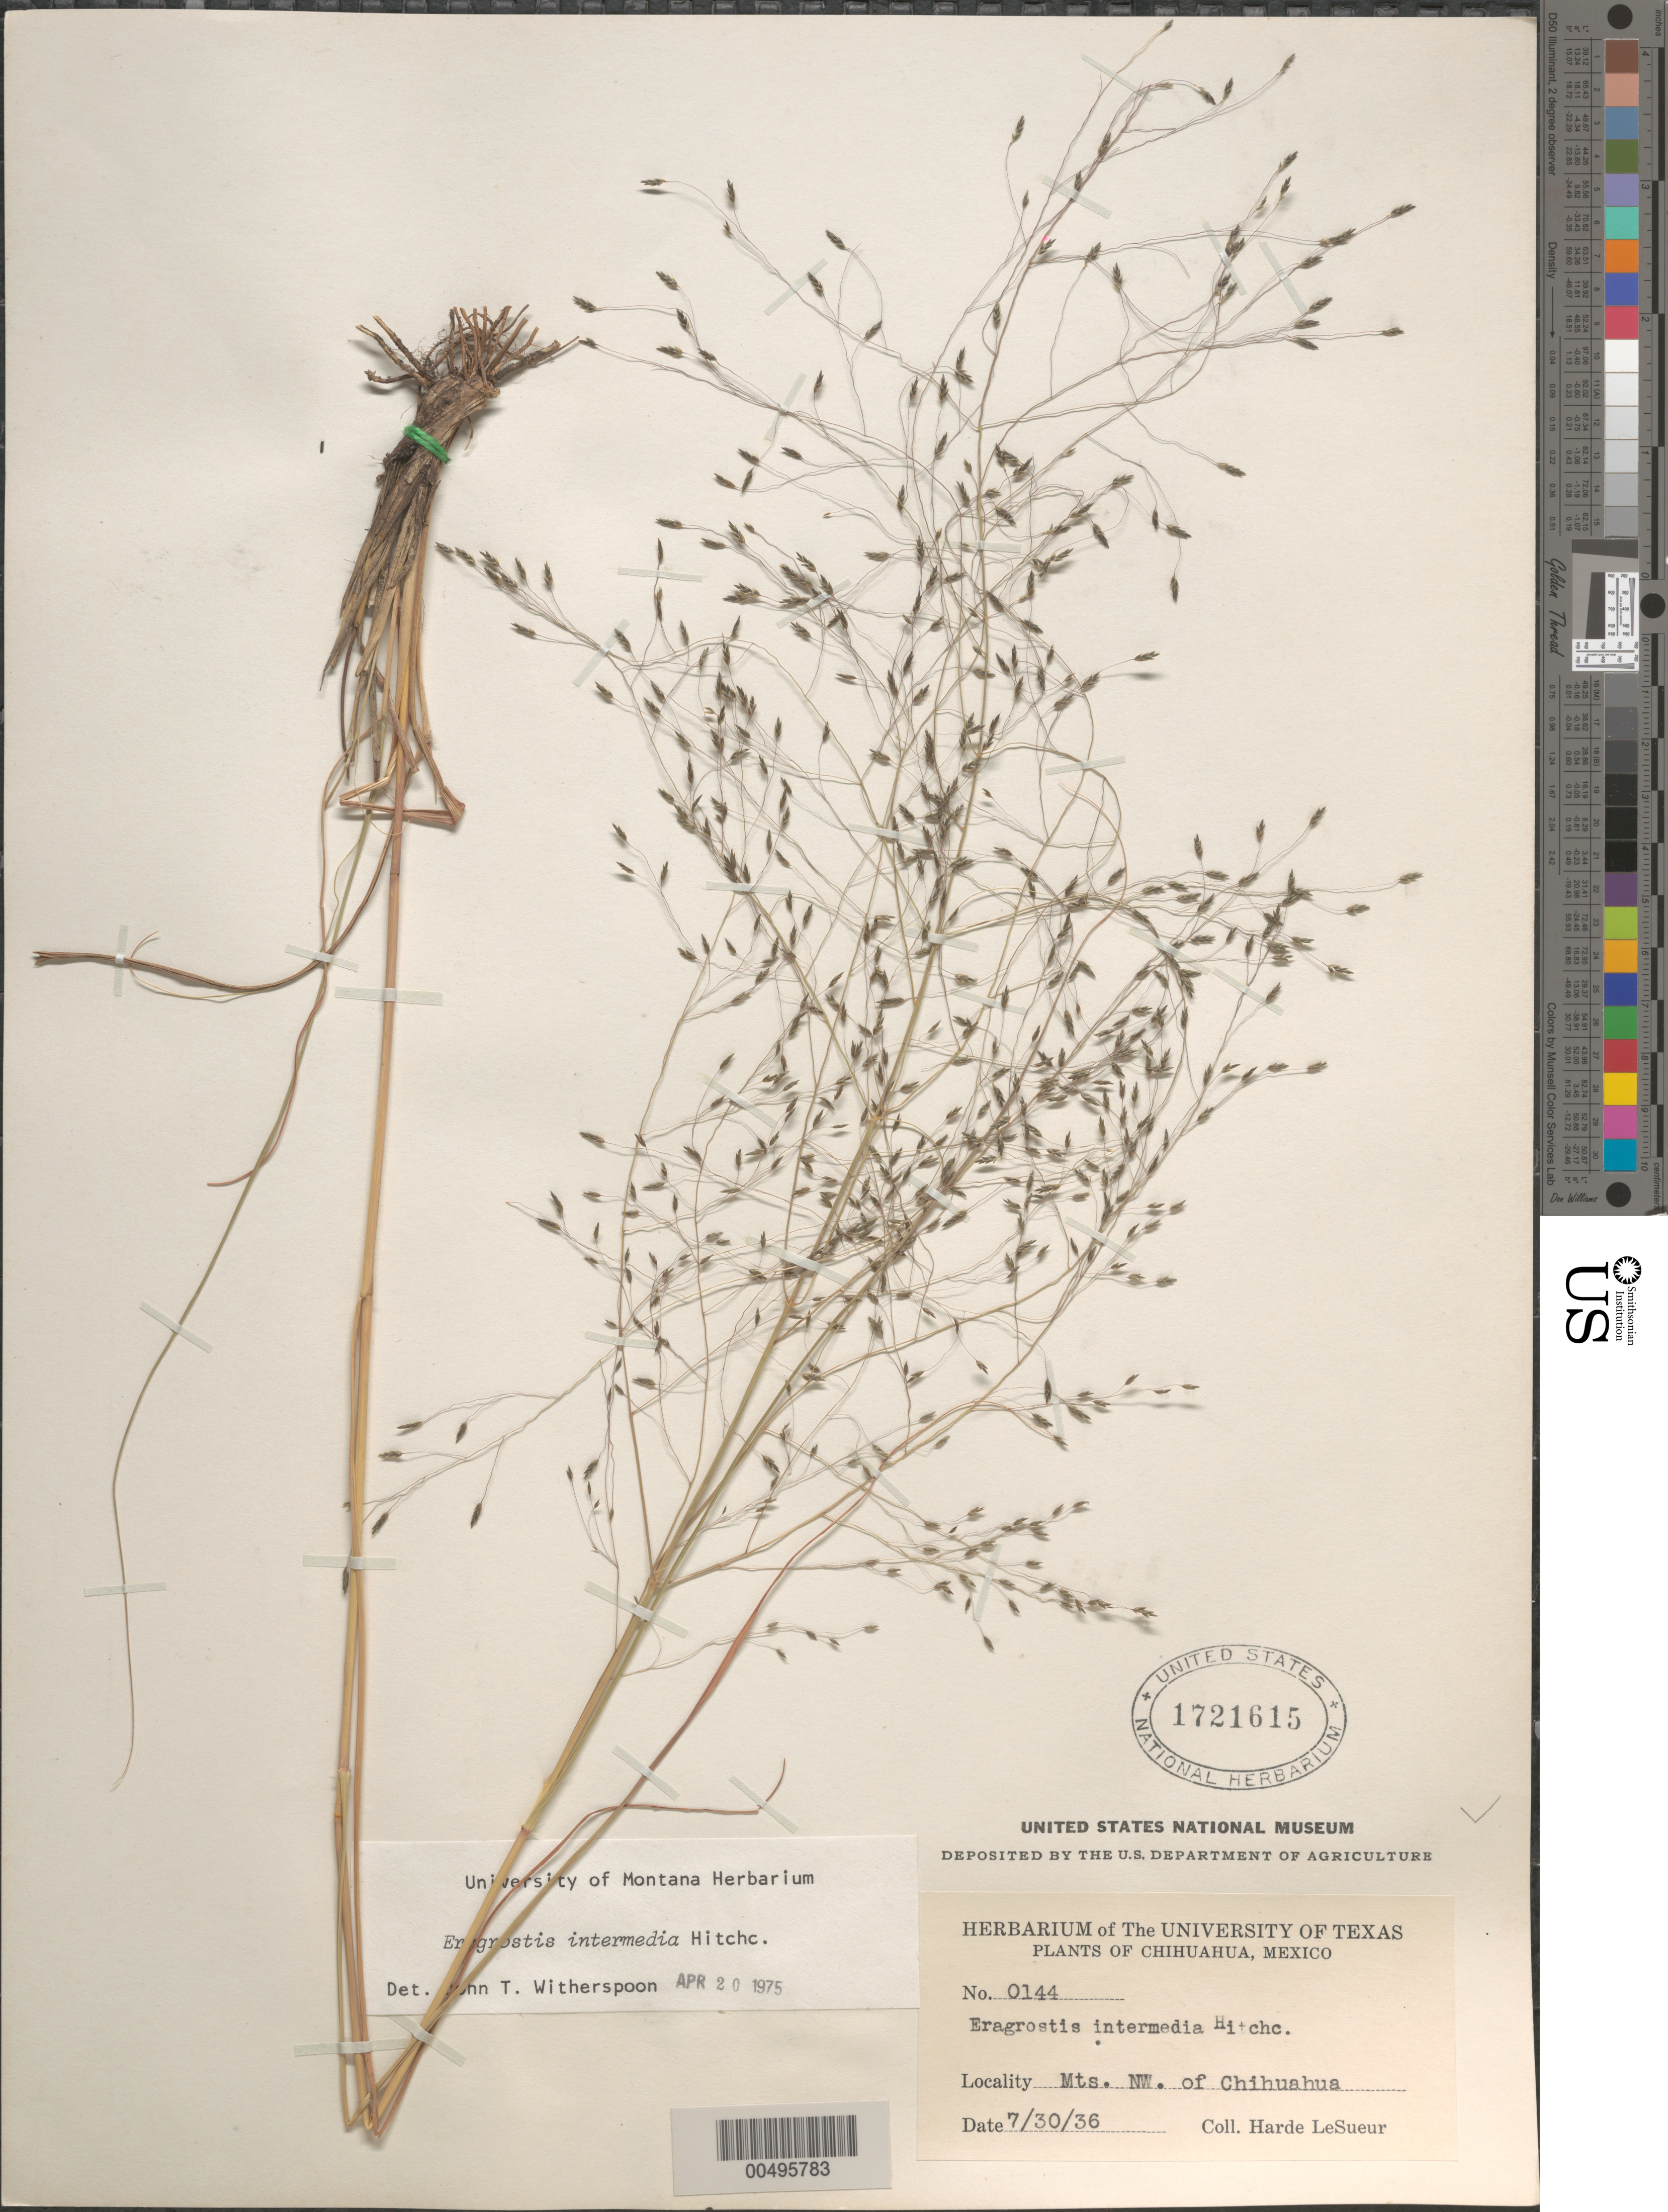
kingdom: Plantae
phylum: Tracheophyta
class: Liliopsida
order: Poales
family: Poaceae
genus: Eragrostis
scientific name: Eragrostis intermedia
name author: Hitchc.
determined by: Witherspoon, John T.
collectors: D. H. LeSueur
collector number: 0144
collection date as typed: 30 Jul 1936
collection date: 1936-07-30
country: Mexico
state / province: Chihuahua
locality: Mts. NW of Chihuahua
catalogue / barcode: US 1721615